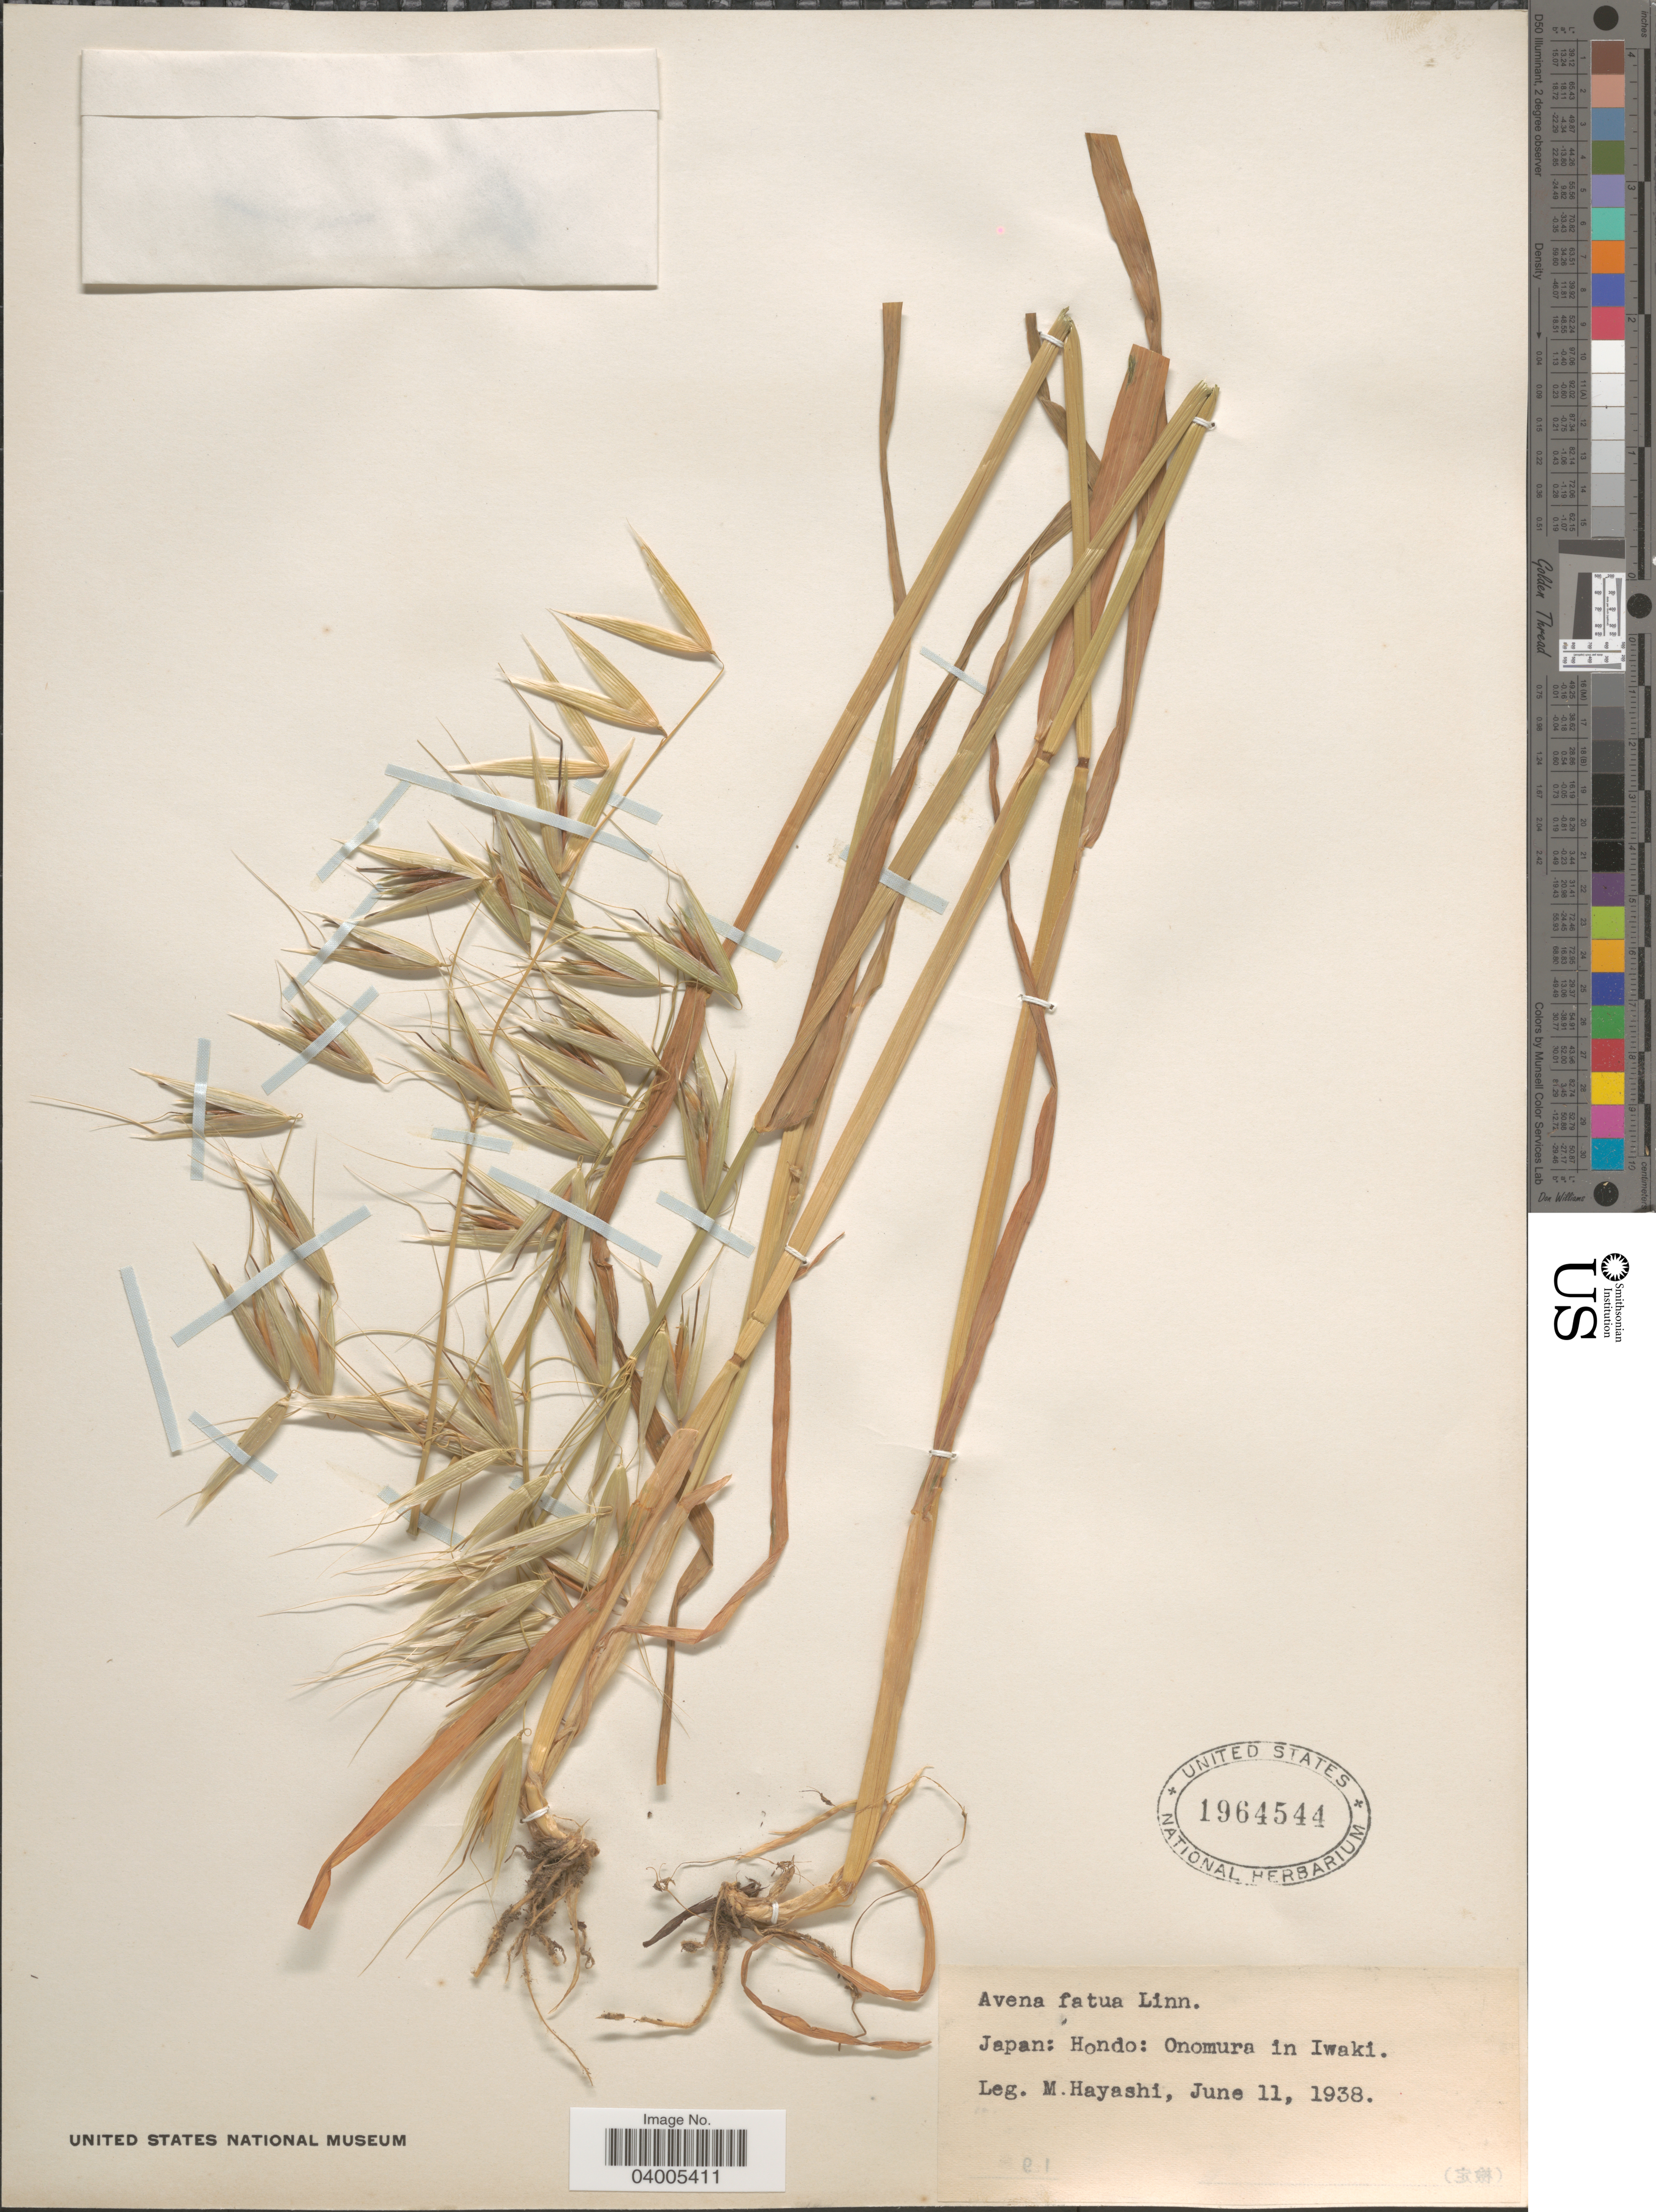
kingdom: Plantae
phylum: Tracheophyta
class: Liliopsida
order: Poales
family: Poaceae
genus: Avena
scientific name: Avena fatua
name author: L.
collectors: M. Hayashi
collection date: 1938-06-11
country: Japan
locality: Hondo: Onomura in Iwaki.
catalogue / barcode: US 1964544